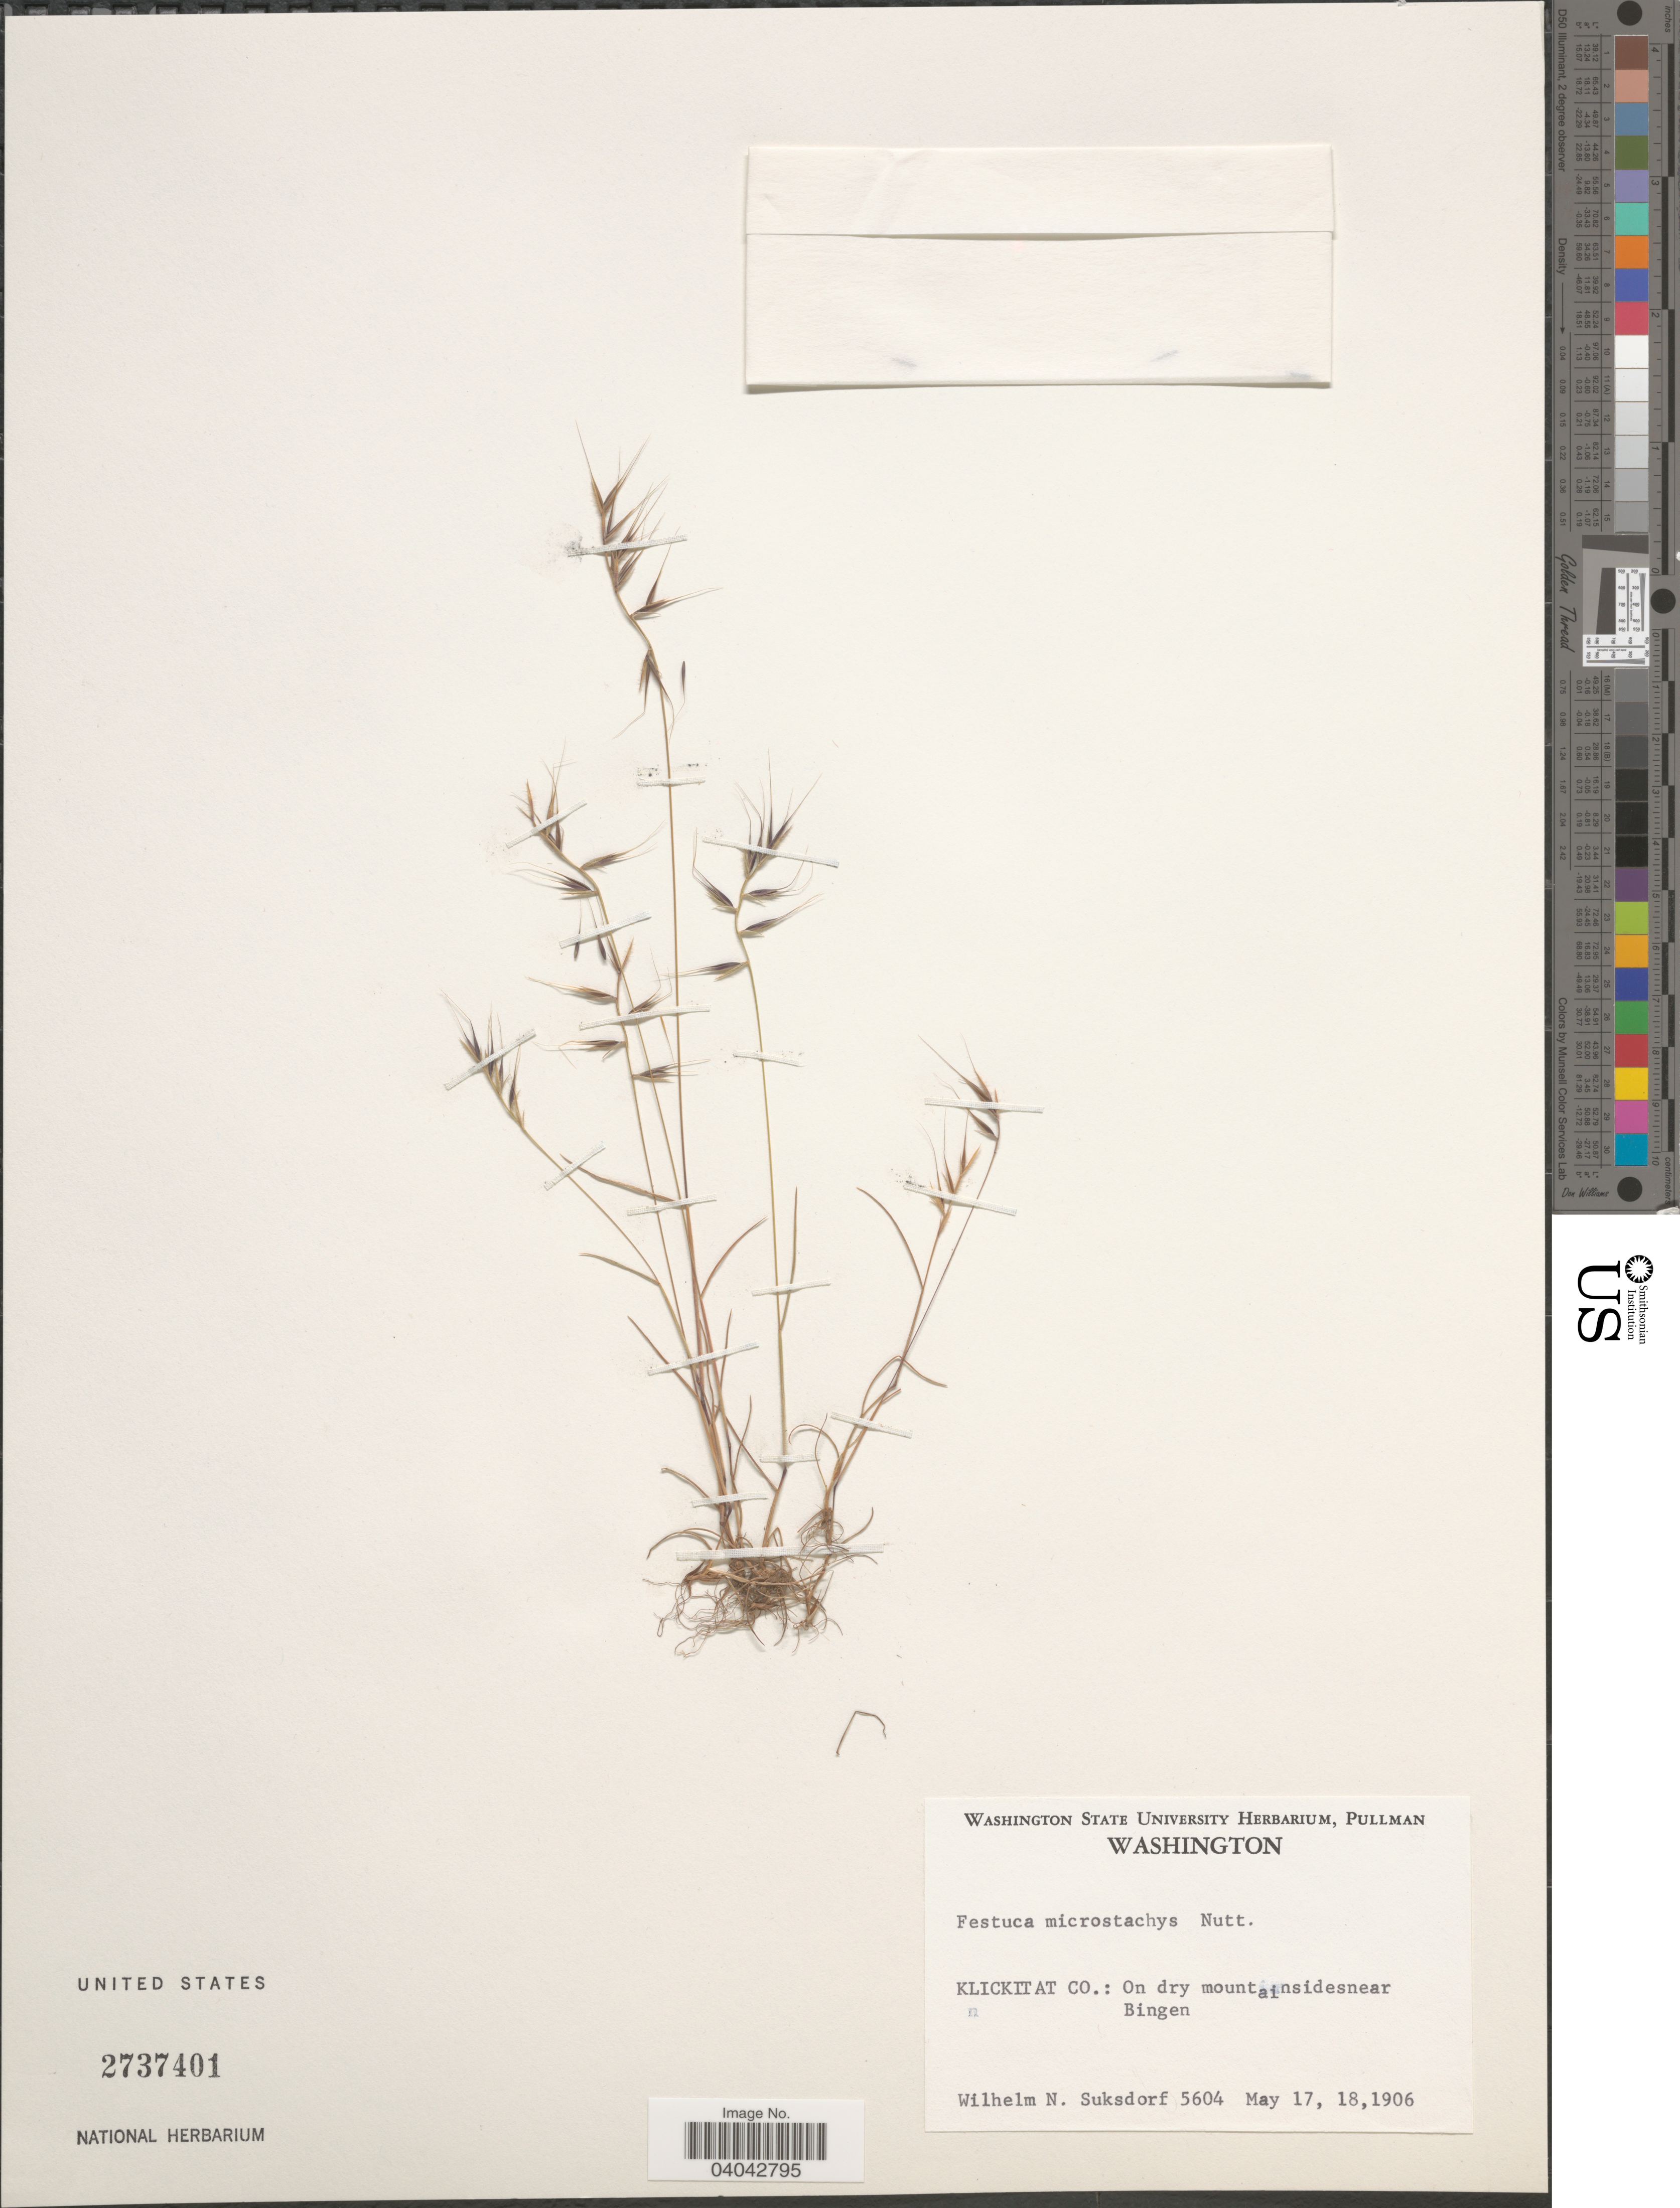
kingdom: Plantae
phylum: Tracheophyta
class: Liliopsida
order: Poales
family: Poaceae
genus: Festuca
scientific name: Festuca microstachys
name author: Nutt.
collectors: W. N. Suksdorf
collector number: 5604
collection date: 1906-05-17/1906-05-18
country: United States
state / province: Washington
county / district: Klickitat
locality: Klickitat Co.: On dry mountainsidesnear Binger.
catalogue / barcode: US 2737401